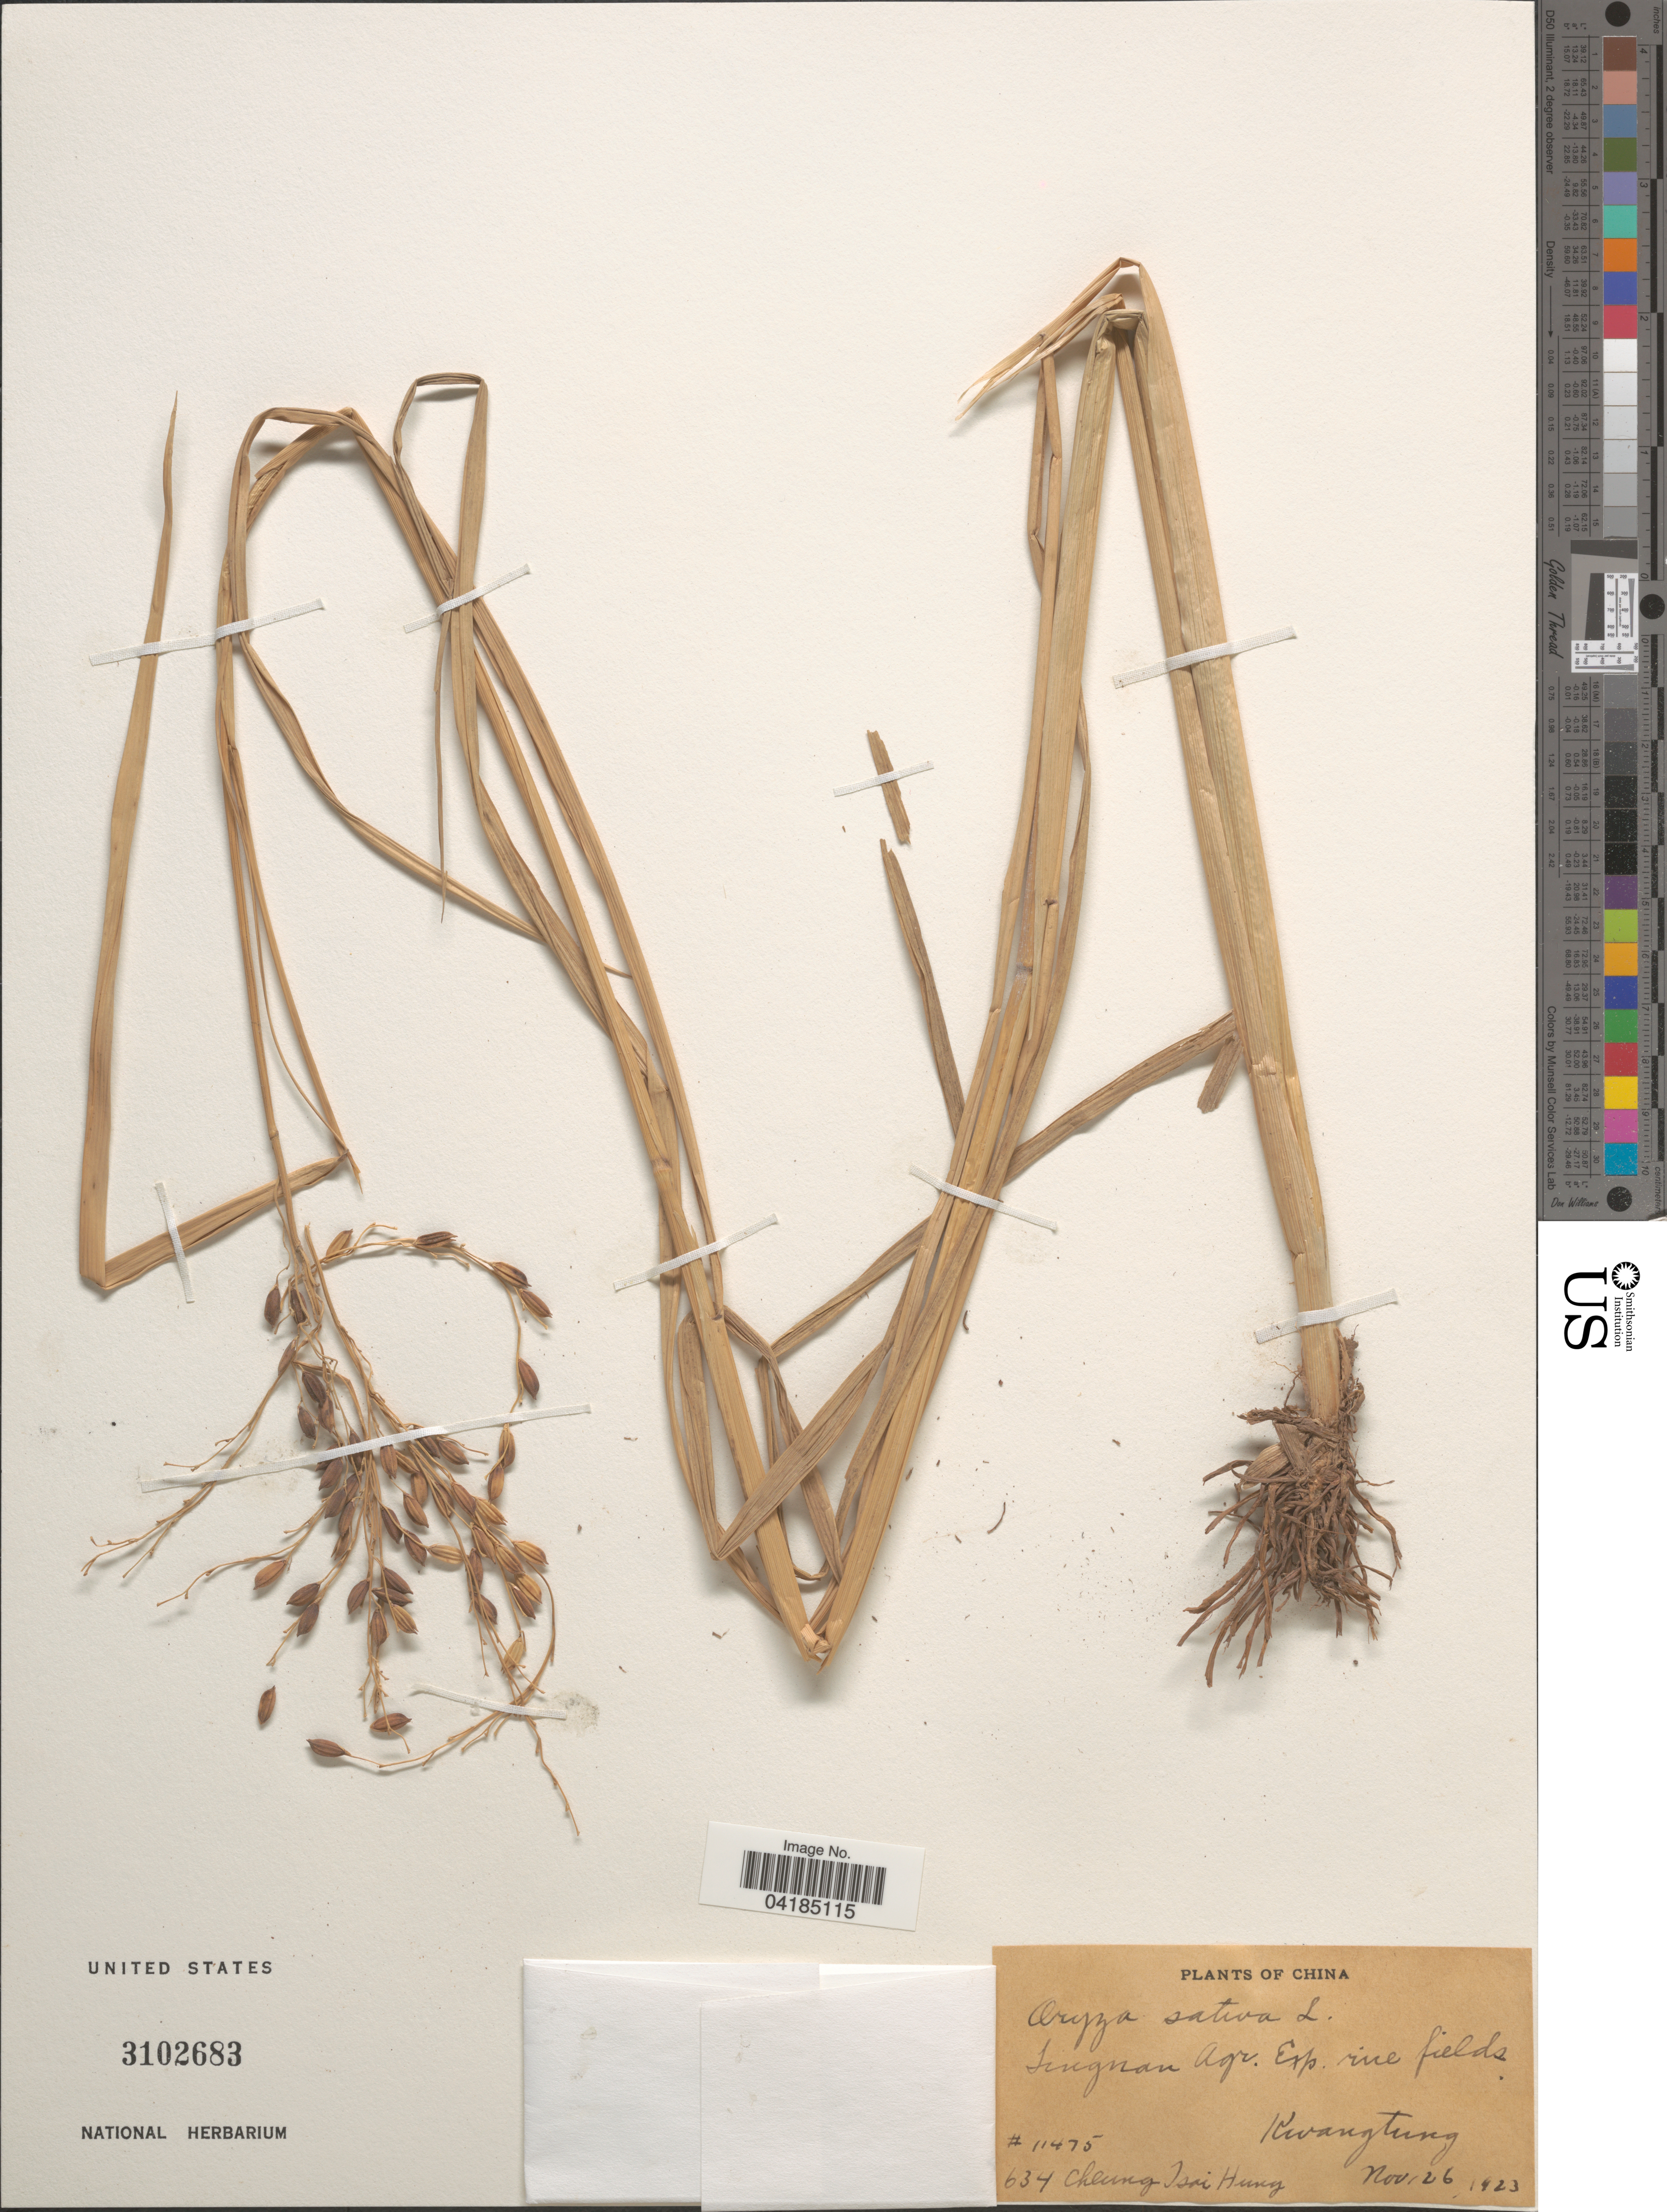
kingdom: Plantae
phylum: Tracheophyta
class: Liliopsida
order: Poales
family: Poaceae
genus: Oryza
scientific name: Oryza sativa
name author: L.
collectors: Cheung Tsai Hung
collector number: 11475/634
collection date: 1923-11-26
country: China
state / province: Guangdong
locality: Lingnan Agr. Exp. rice fields. Kwangtung.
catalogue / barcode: US 3102683